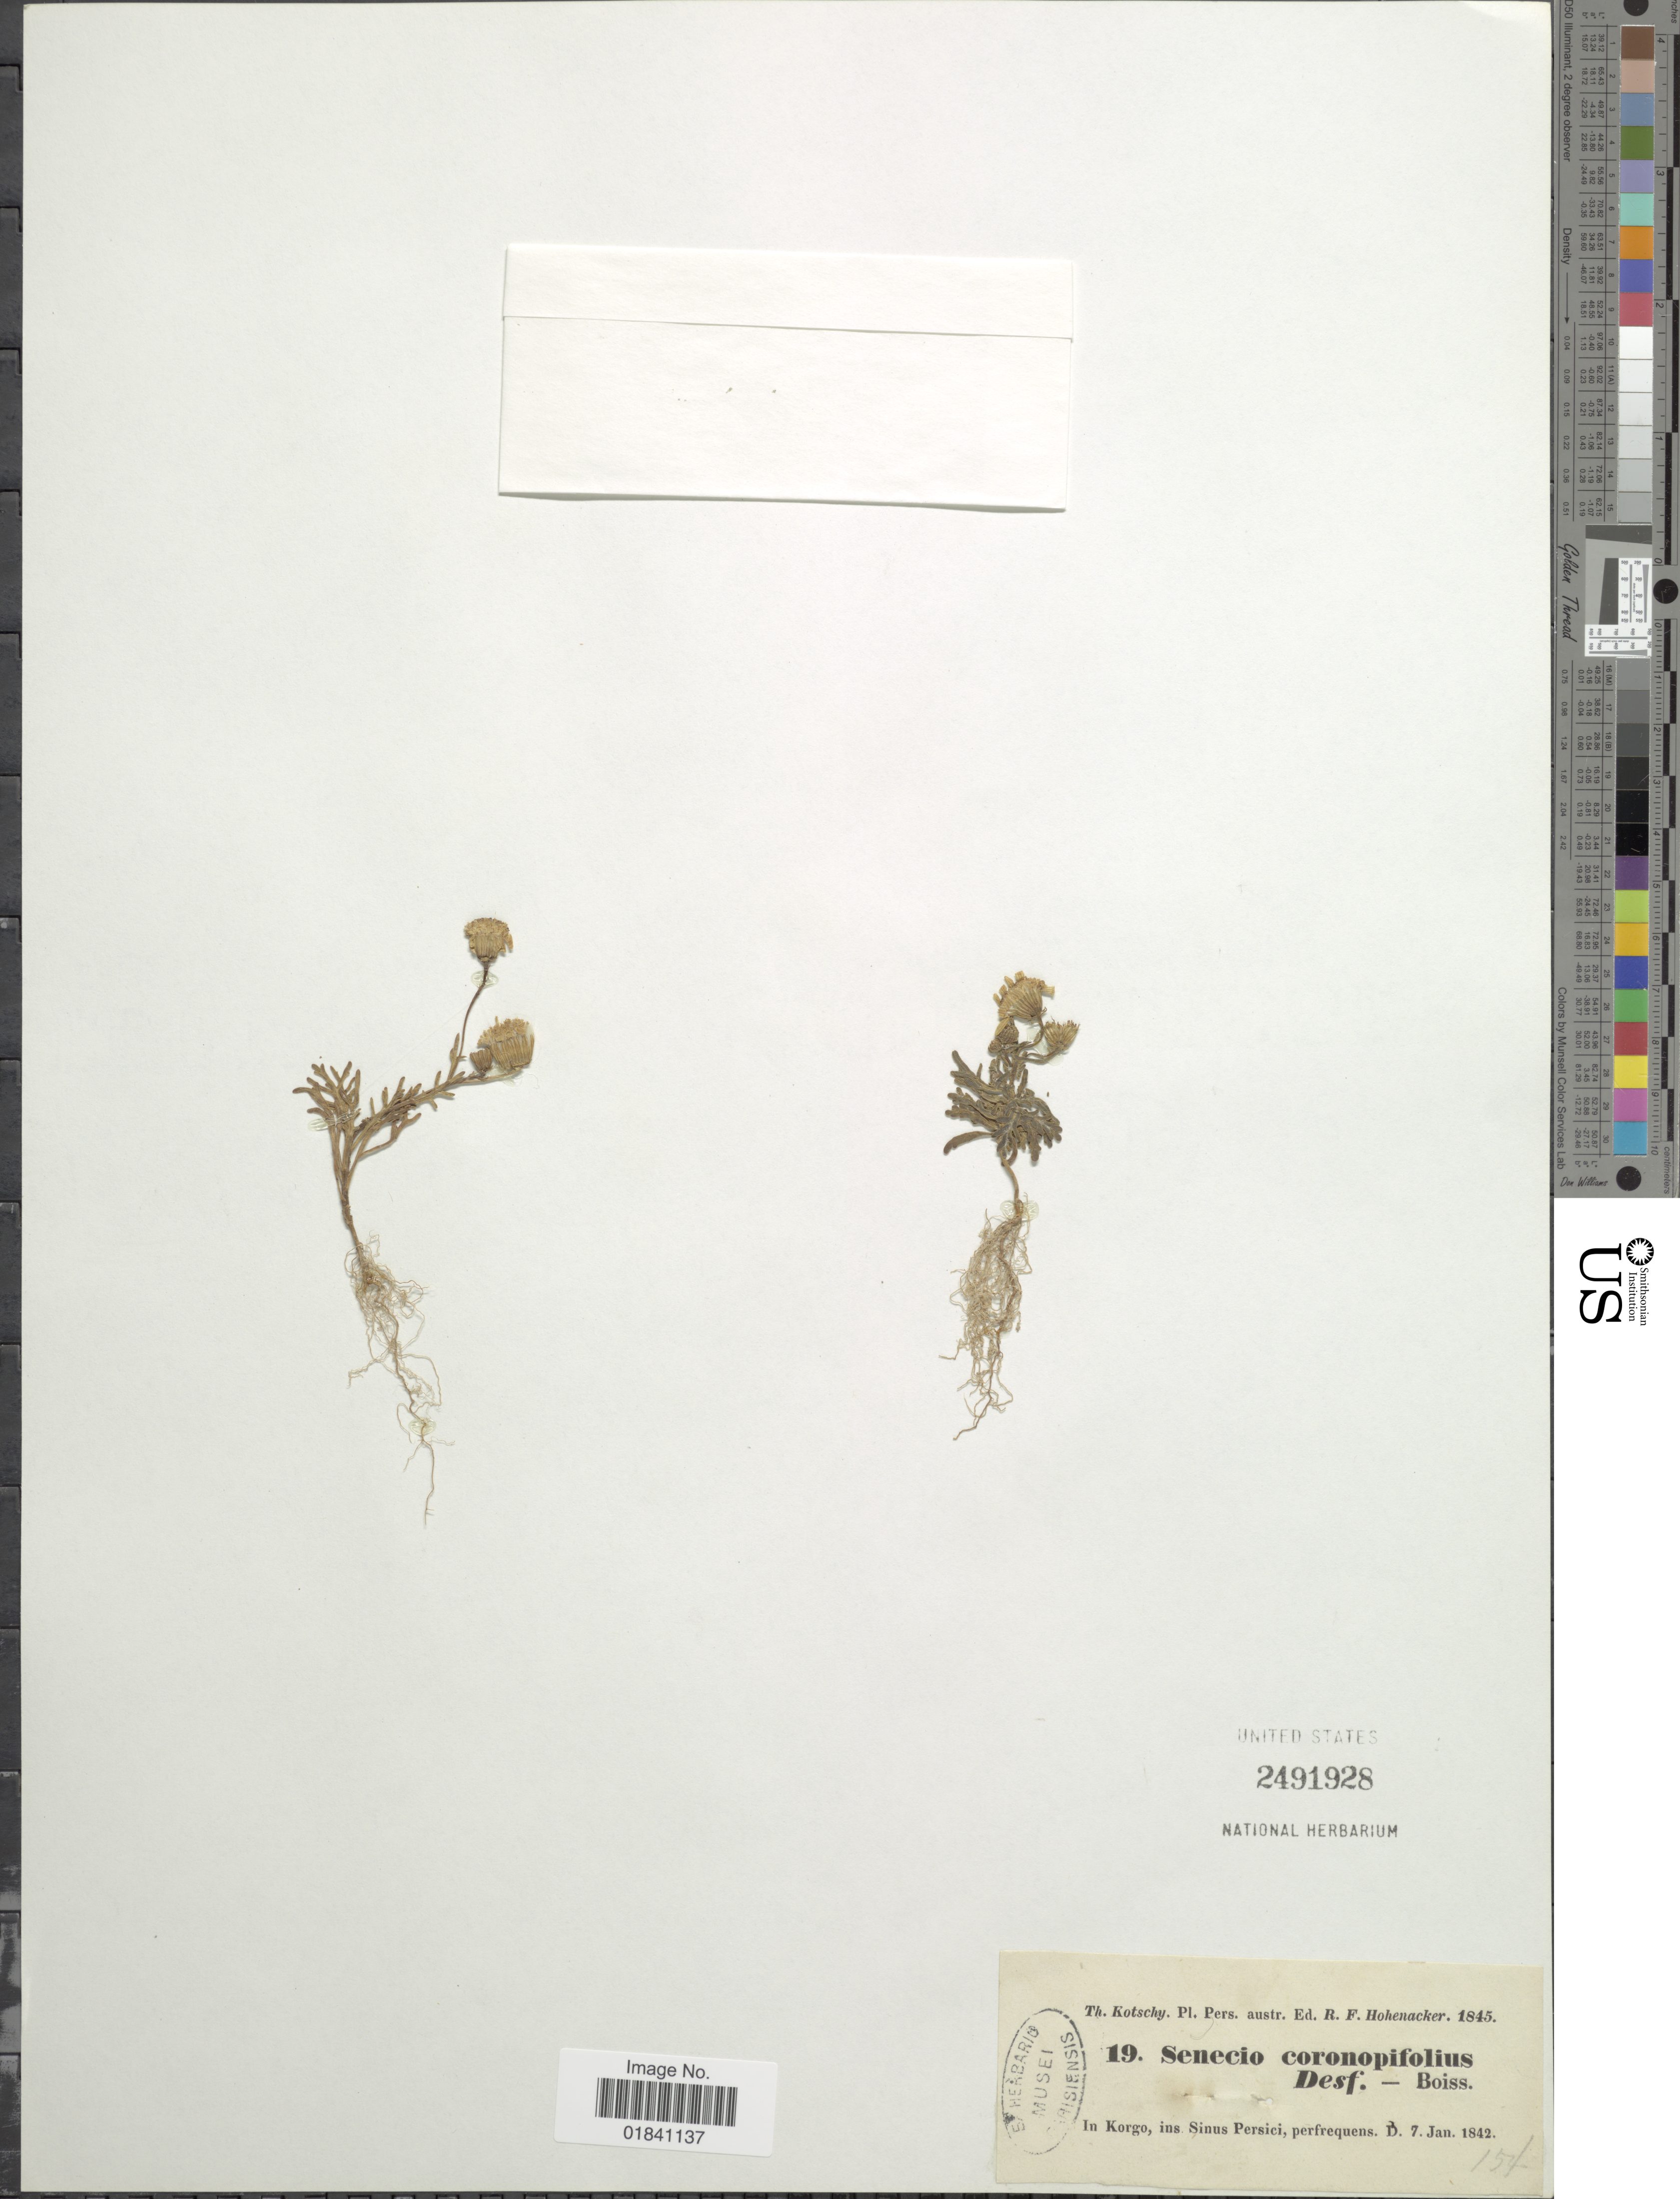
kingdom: Plantae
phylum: Tracheophyta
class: Magnoliopsida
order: Asterales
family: Asteraceae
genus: Senecio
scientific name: Senecio coronopifolius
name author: Desf.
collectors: K. G. Kotschy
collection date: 1842-01-07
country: Iran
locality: Pers. austr. Korgo, ins. Sinus Persici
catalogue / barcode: US 2491928